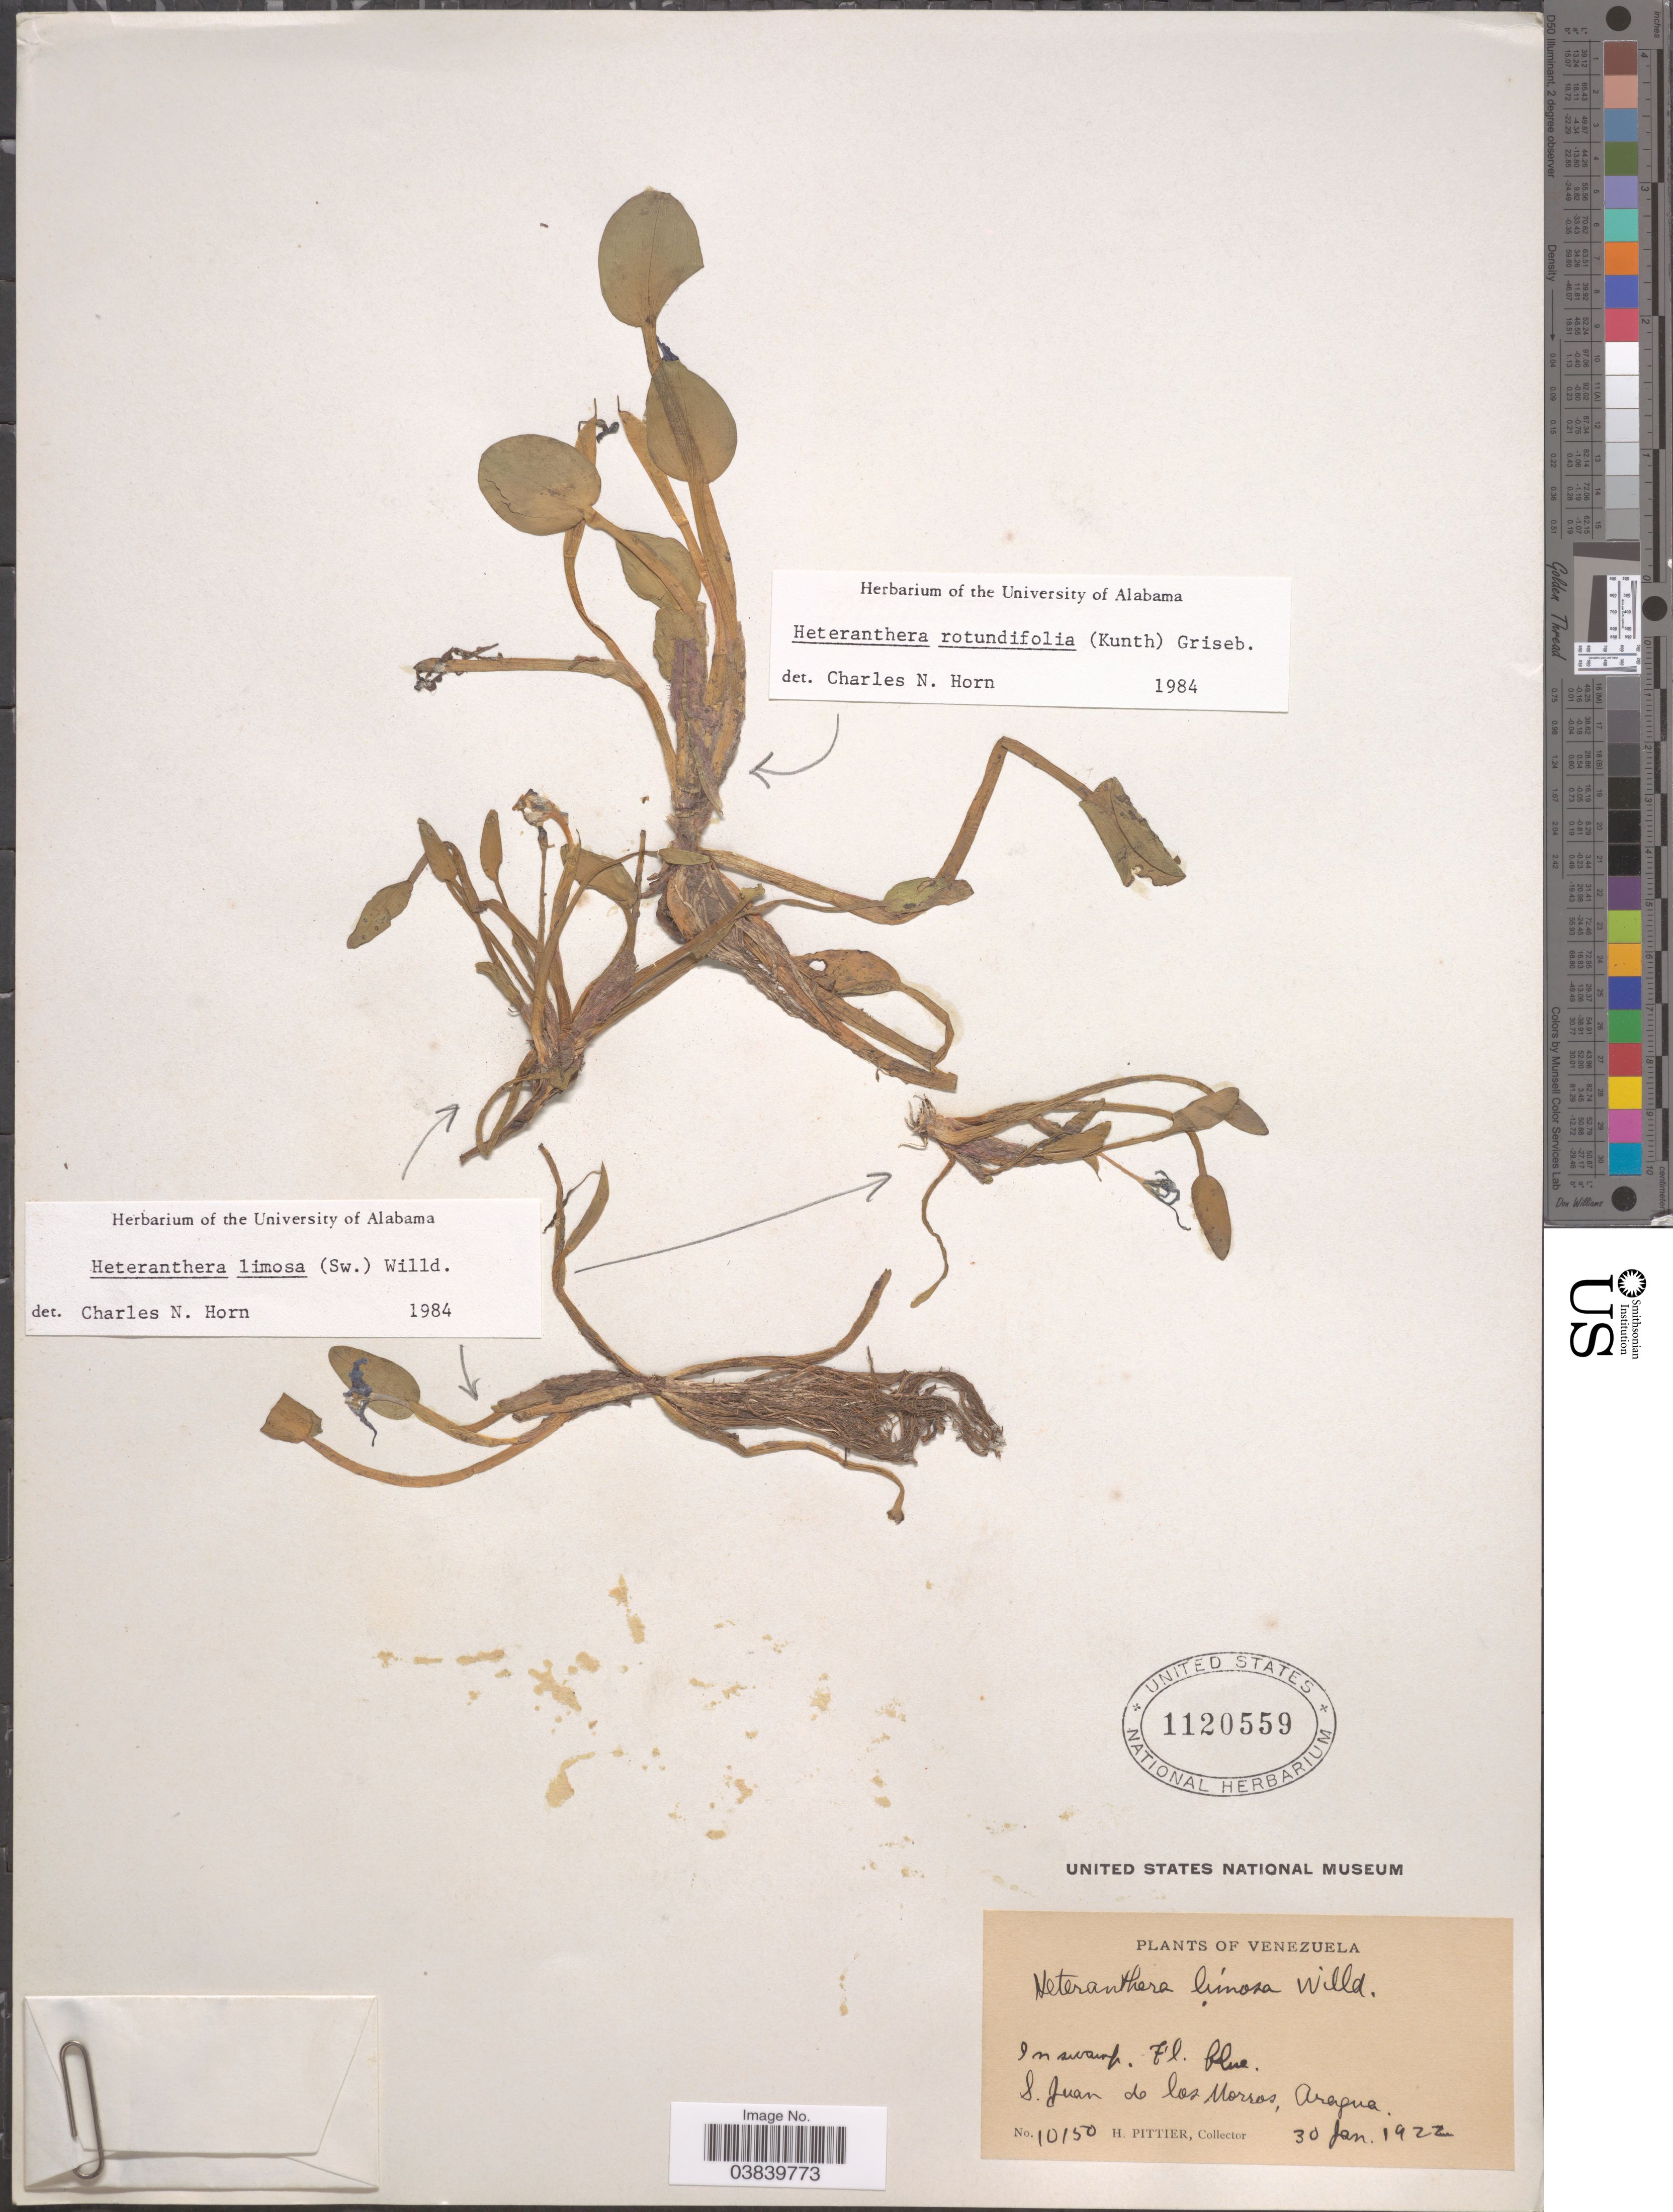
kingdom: Plantae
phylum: Tracheophyta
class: Liliopsida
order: Commelinales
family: Pontederiaceae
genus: Heteranthera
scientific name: Heteranthera rotundifolia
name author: (Kunth) Griseb.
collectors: H. F. Pittier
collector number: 10150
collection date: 1922-01-30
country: Venezuela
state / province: Aragua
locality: S. Juan de los Morros.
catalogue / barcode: US 1120559